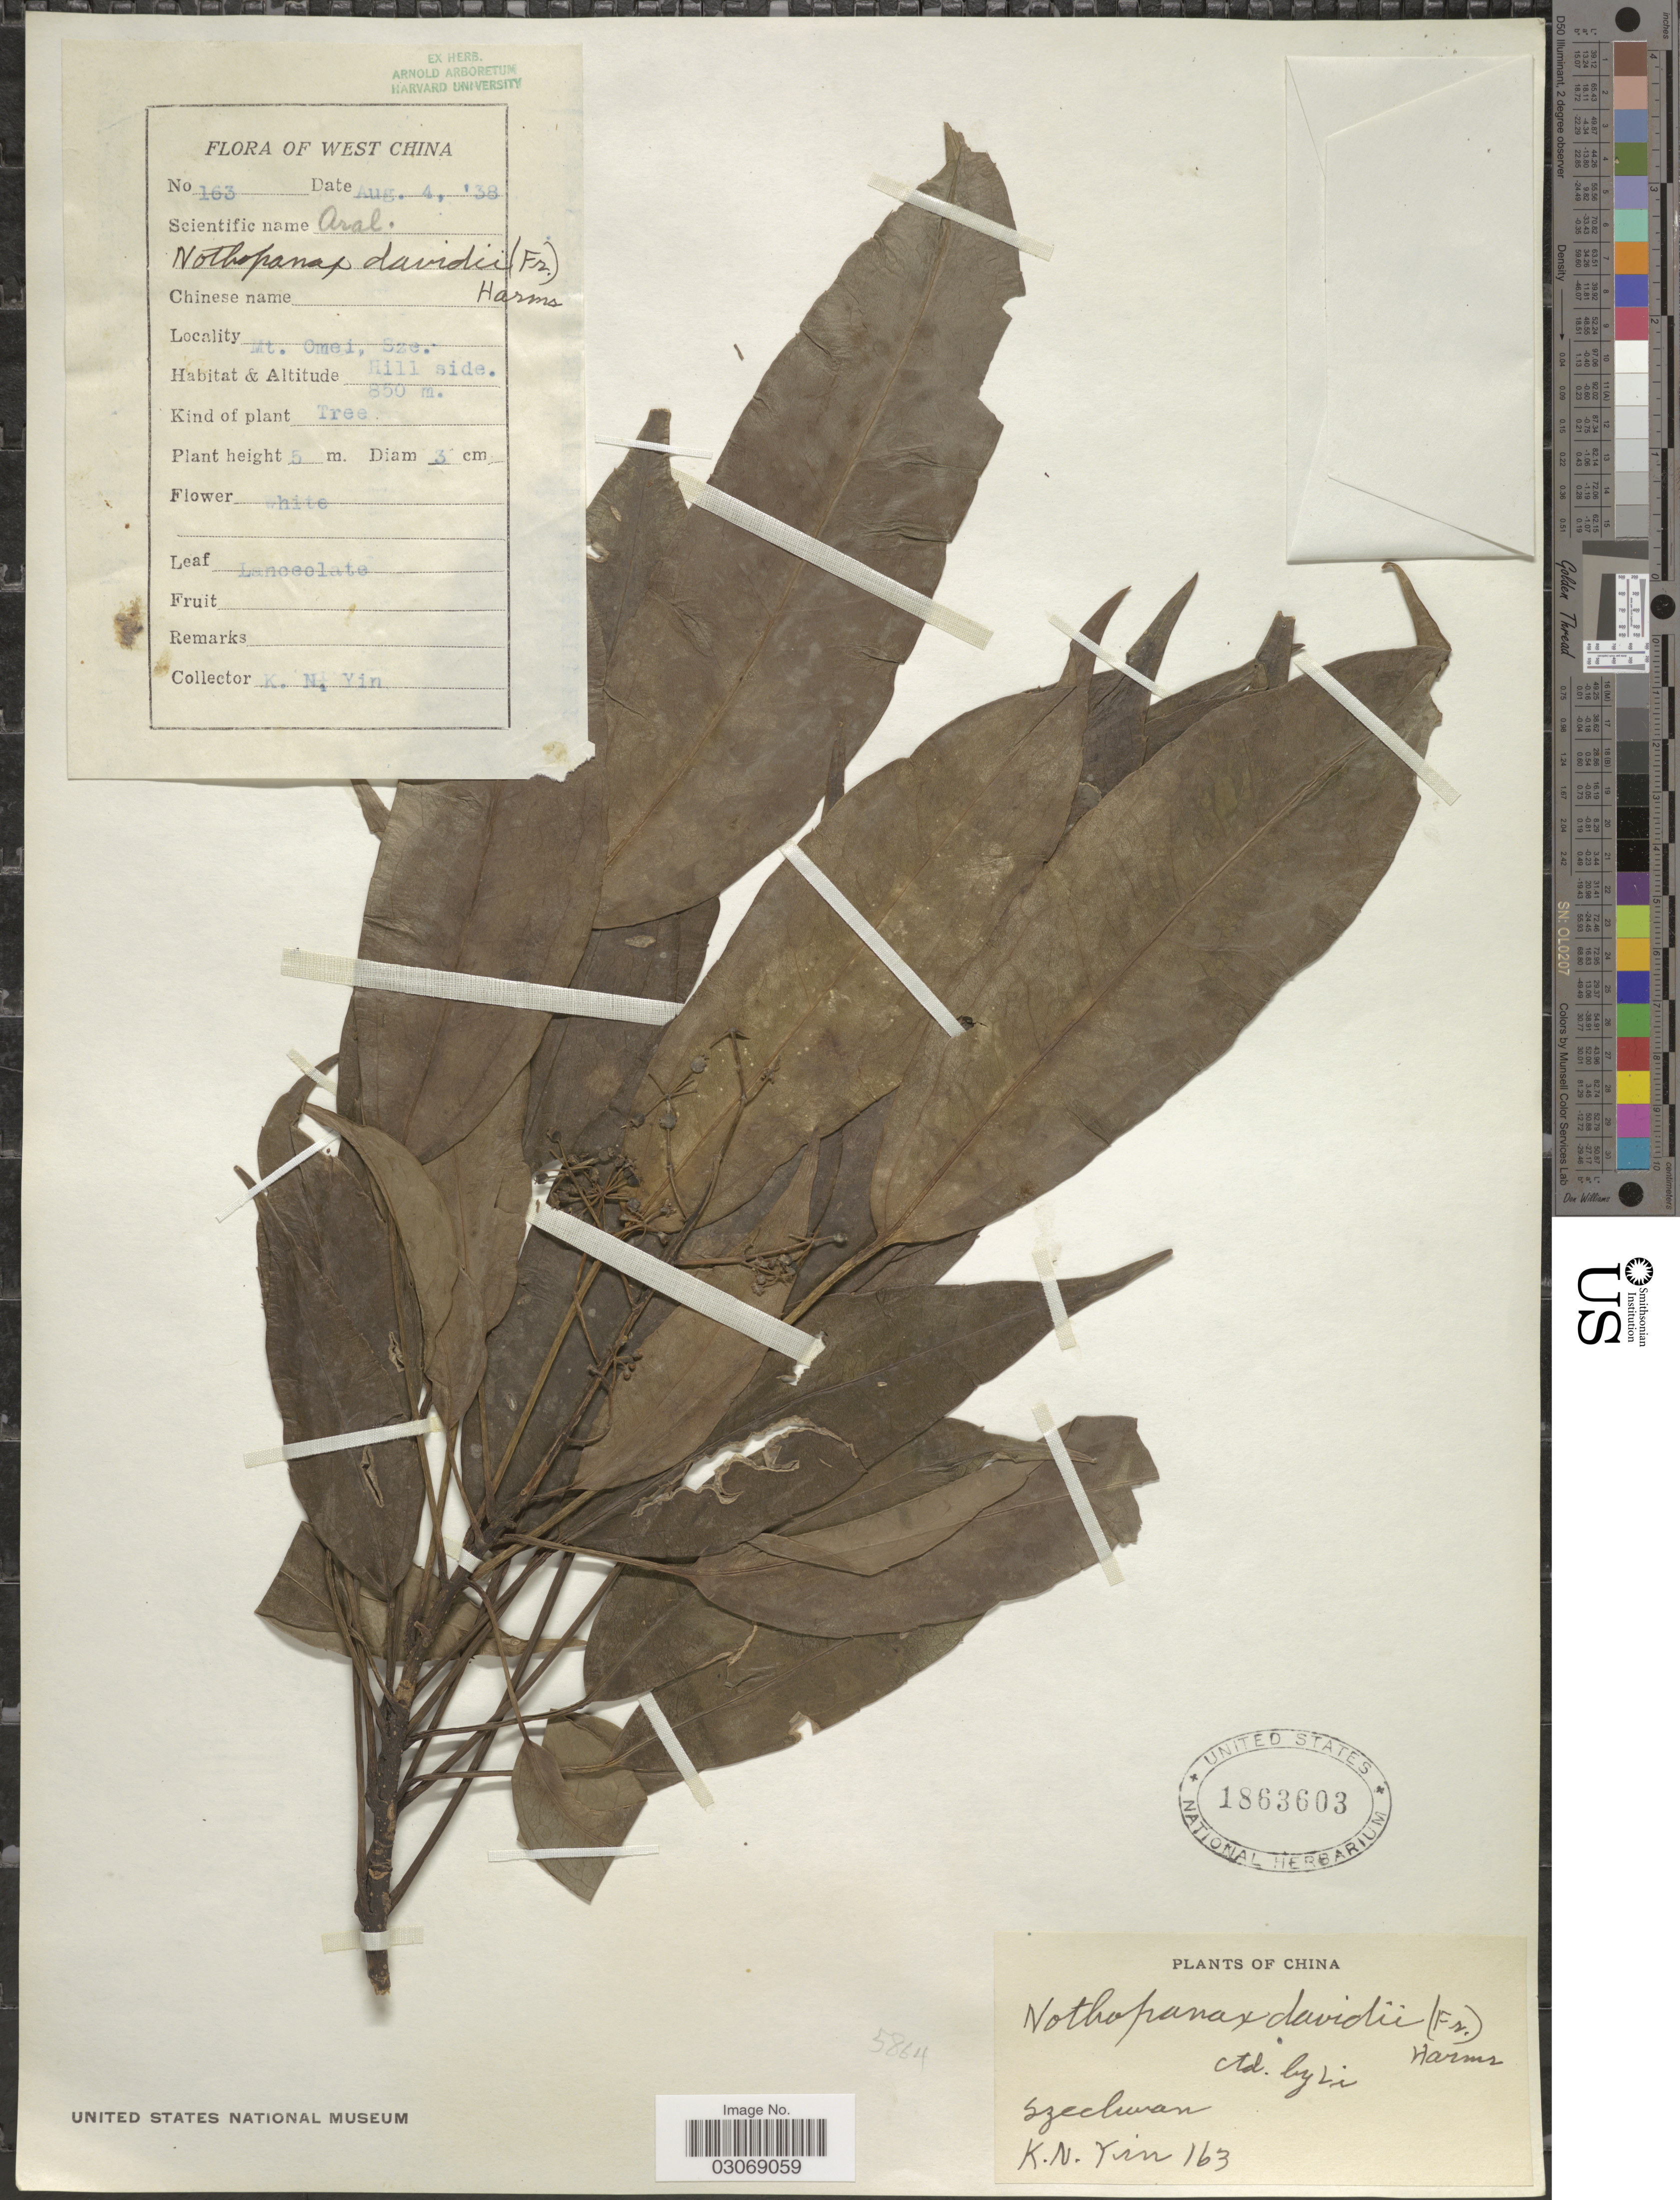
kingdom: Plantae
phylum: Tracheophyta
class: Magnoliopsida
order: Apiales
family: Araliaceae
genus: Nothopanax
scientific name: Nothopanax davidii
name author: (Franch.) Harms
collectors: K. Yin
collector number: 163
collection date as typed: Transcribed d/m/y: 4/8/38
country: China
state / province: Sichuan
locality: West China. Mt. Omei, Szechwan.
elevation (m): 850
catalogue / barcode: US 1863603